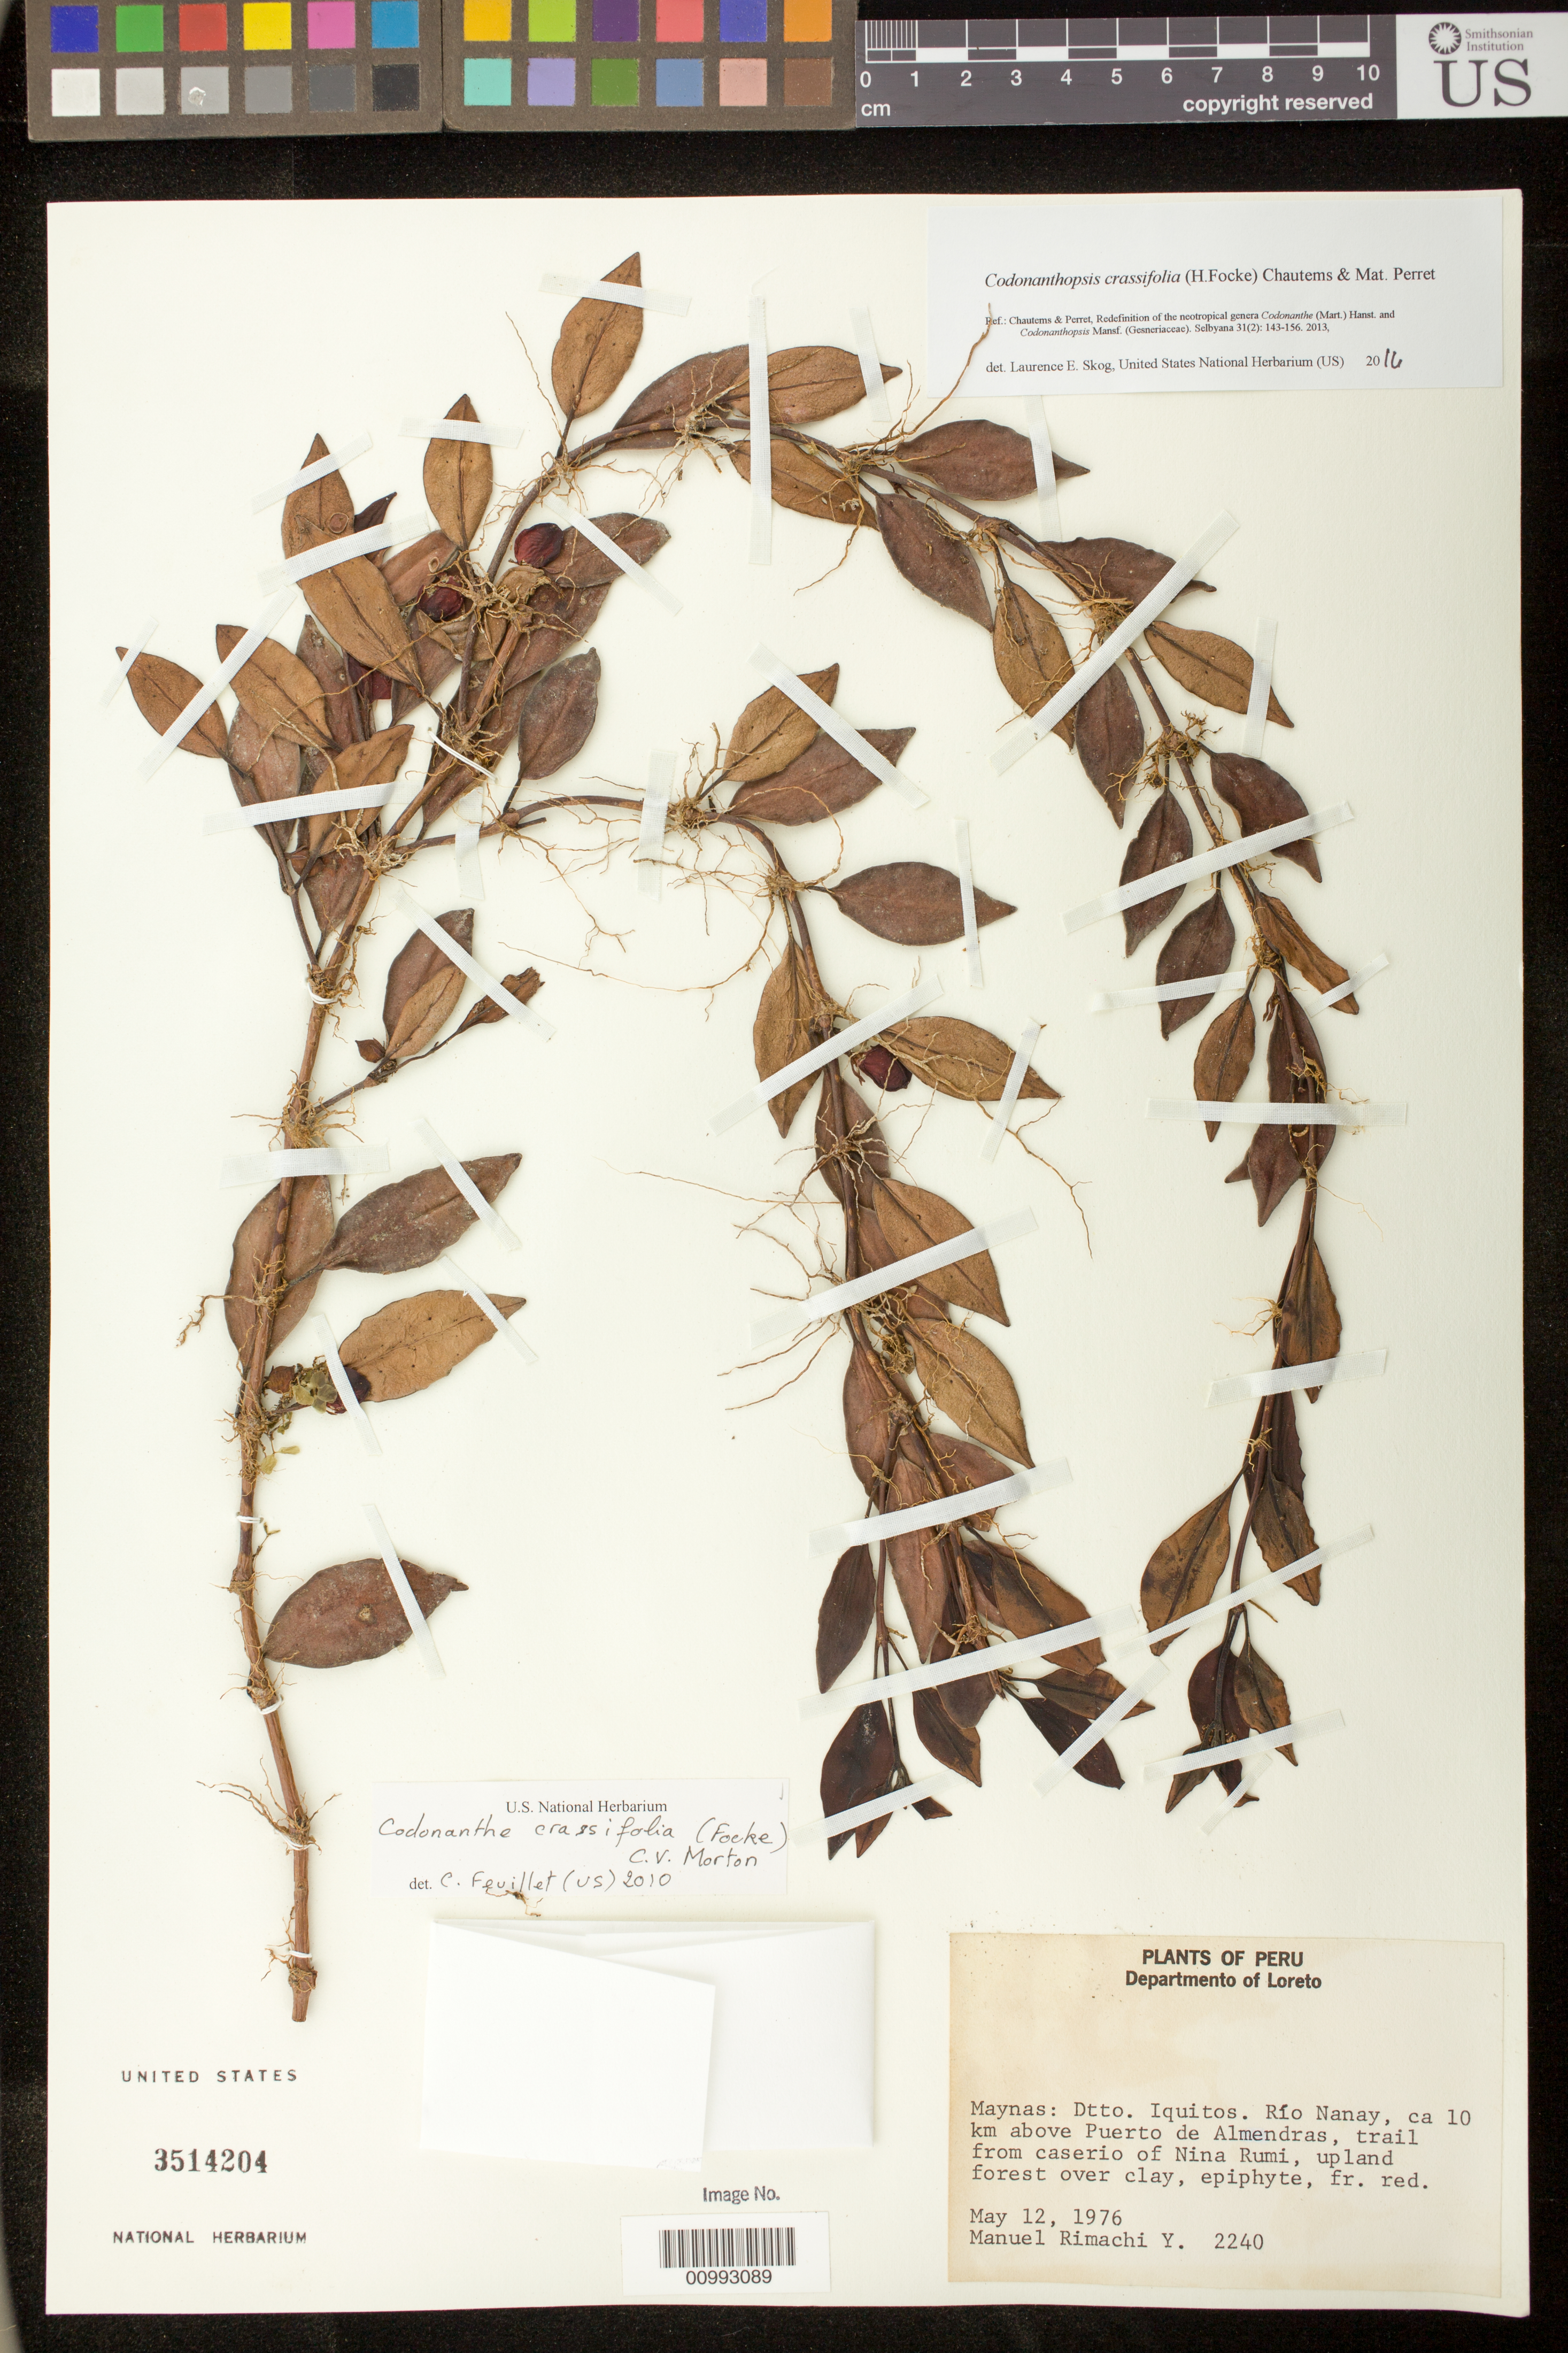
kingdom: Plantae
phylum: Tracheophyta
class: Magnoliopsida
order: Lamiales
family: Gesneriaceae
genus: Codonanthopsis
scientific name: Codonanthopsis crassifolia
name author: (H. Focke) Chautems & Mat.Perret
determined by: Skog, Laurence E.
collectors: M. Rimachi Y.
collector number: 2240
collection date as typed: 12 May 1976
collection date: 1976-05-12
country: Peru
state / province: Loreto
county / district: Maynas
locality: Maynas: Dtto. Iquitos. Río Nanay, ca. 10 km above puerto de Almendras, trail from caserio of Nina Rumi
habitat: Upland forest over clay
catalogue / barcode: US 3514204